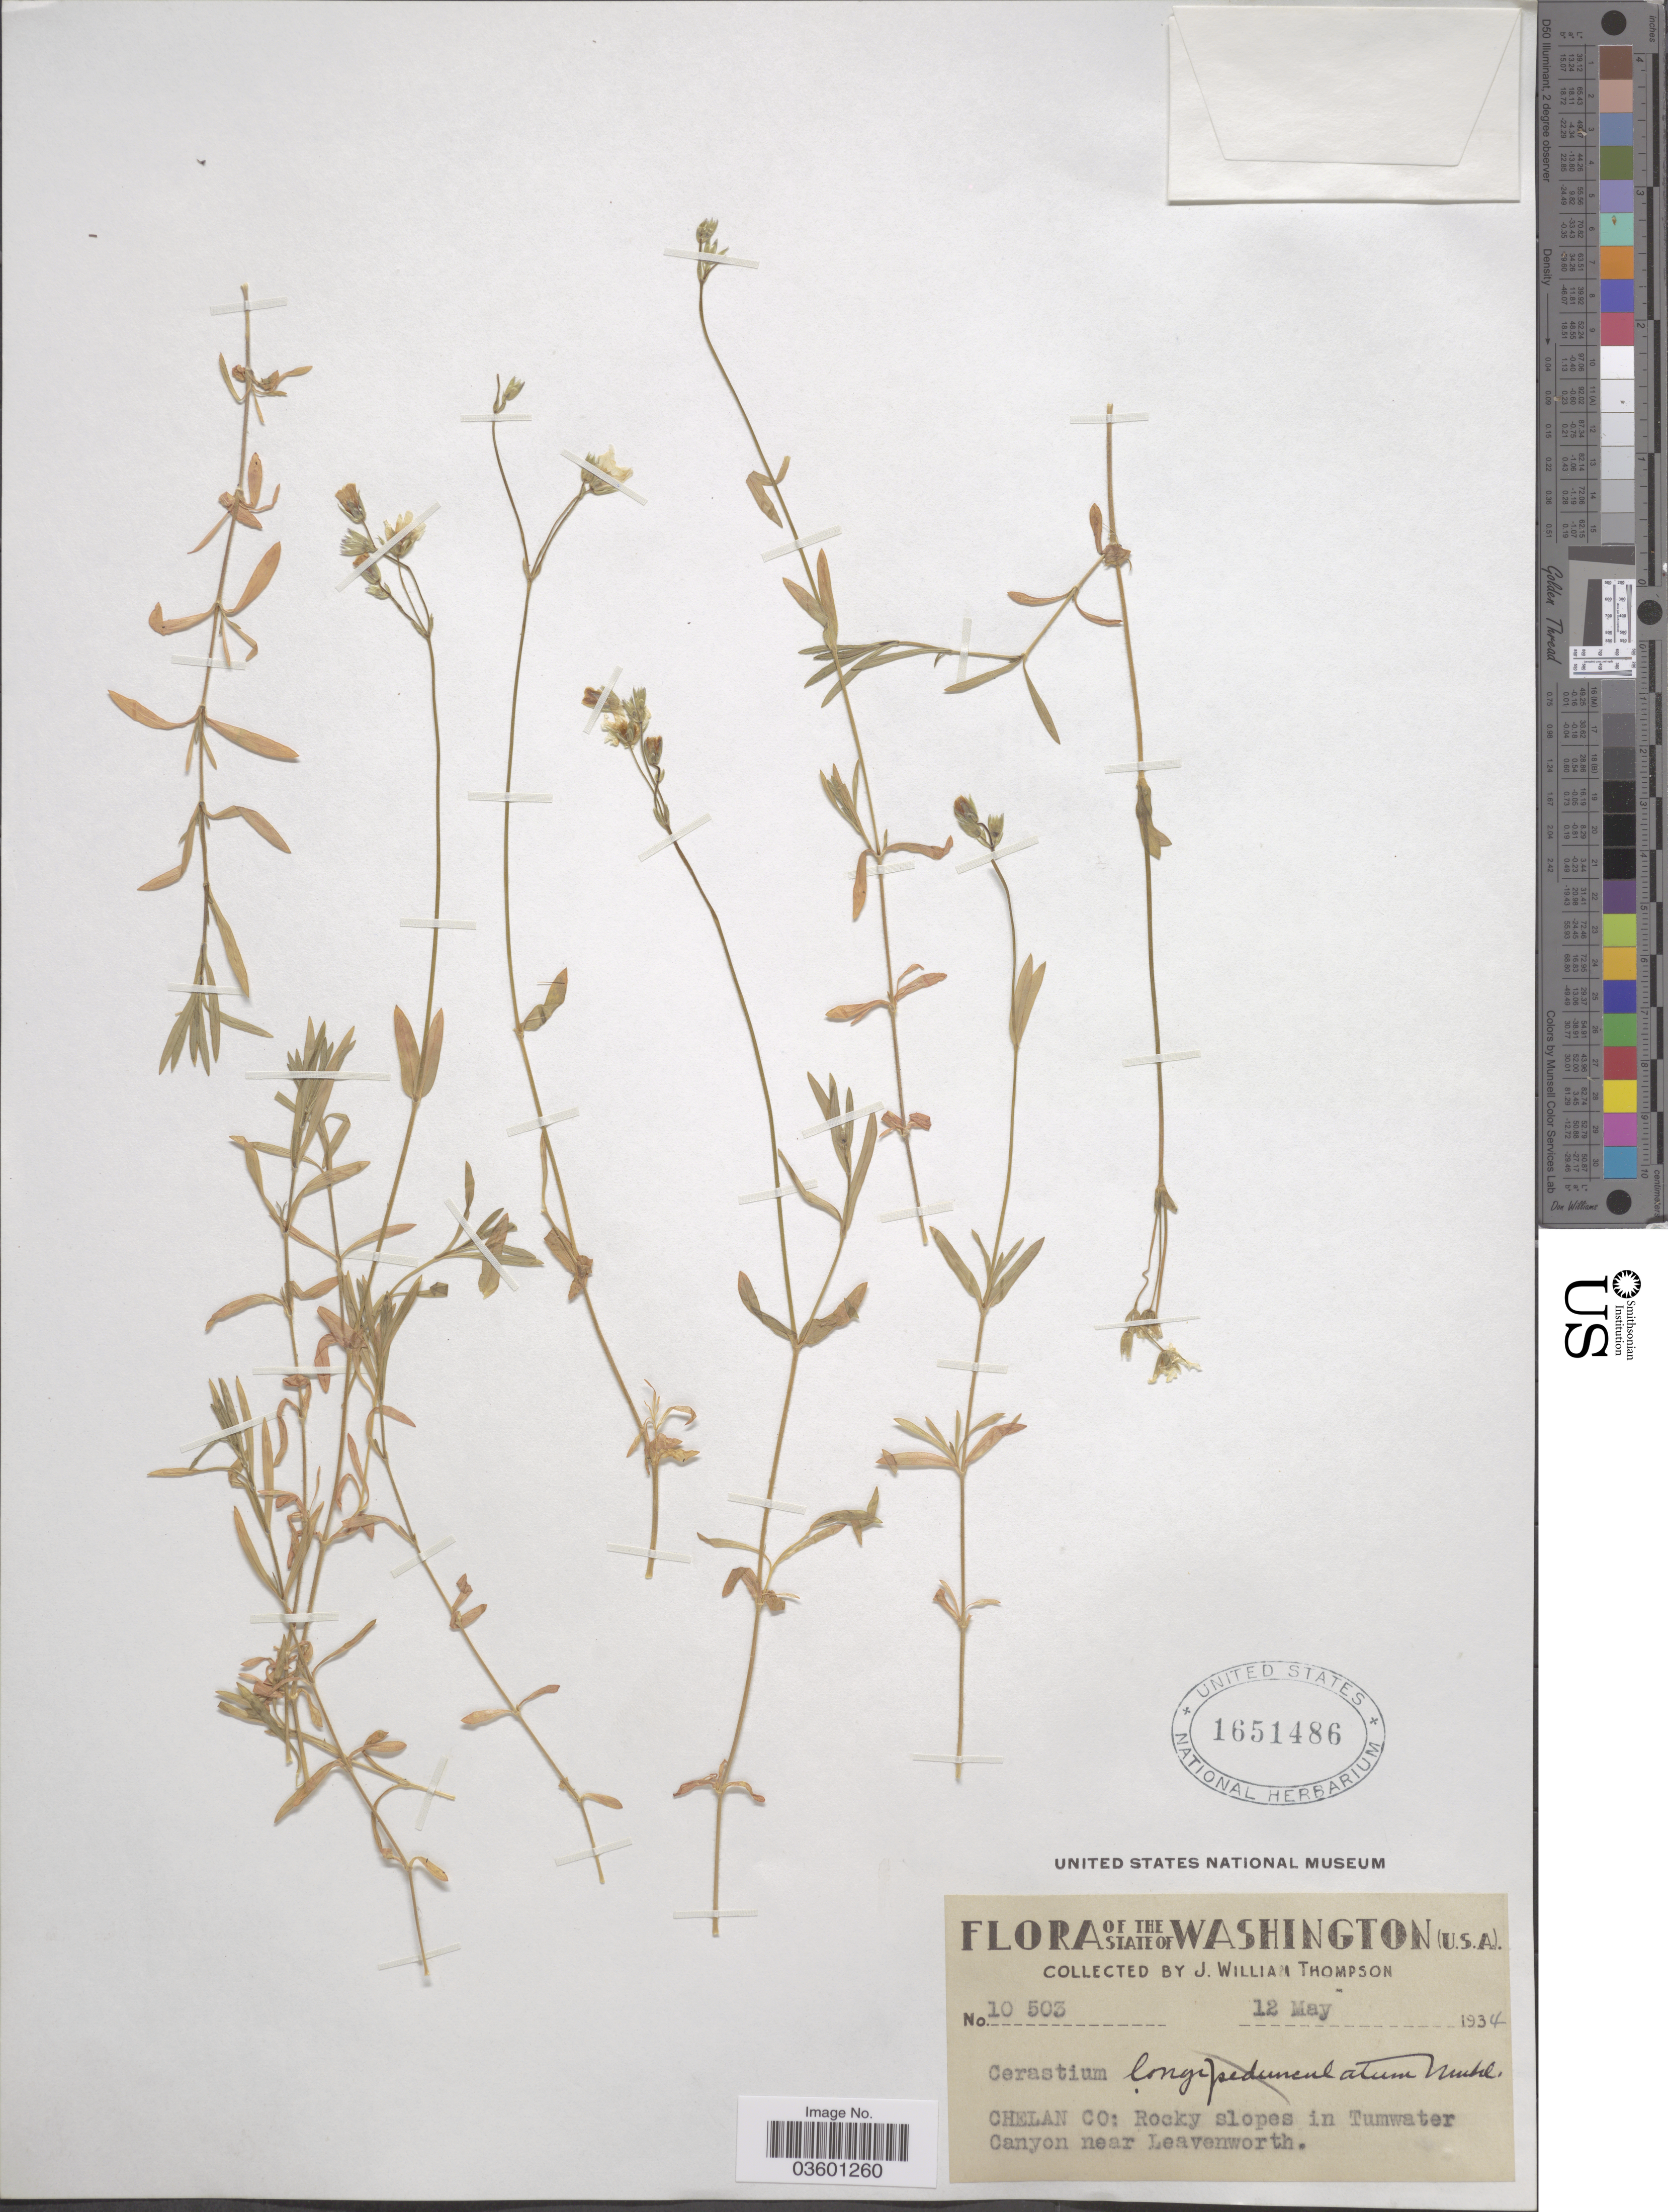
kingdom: Plantae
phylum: Tracheophyta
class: Magnoliopsida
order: Caryophyllales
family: Caryophyllaceae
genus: Cerastium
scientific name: Cerastium arvense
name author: L.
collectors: J. W. Thompson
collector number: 10503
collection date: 1934-05-12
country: United States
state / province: Washington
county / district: Chelan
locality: Chelan Co: Rocky slopes in Tumwater Canyon near Leavenworth.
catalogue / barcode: US 1651486